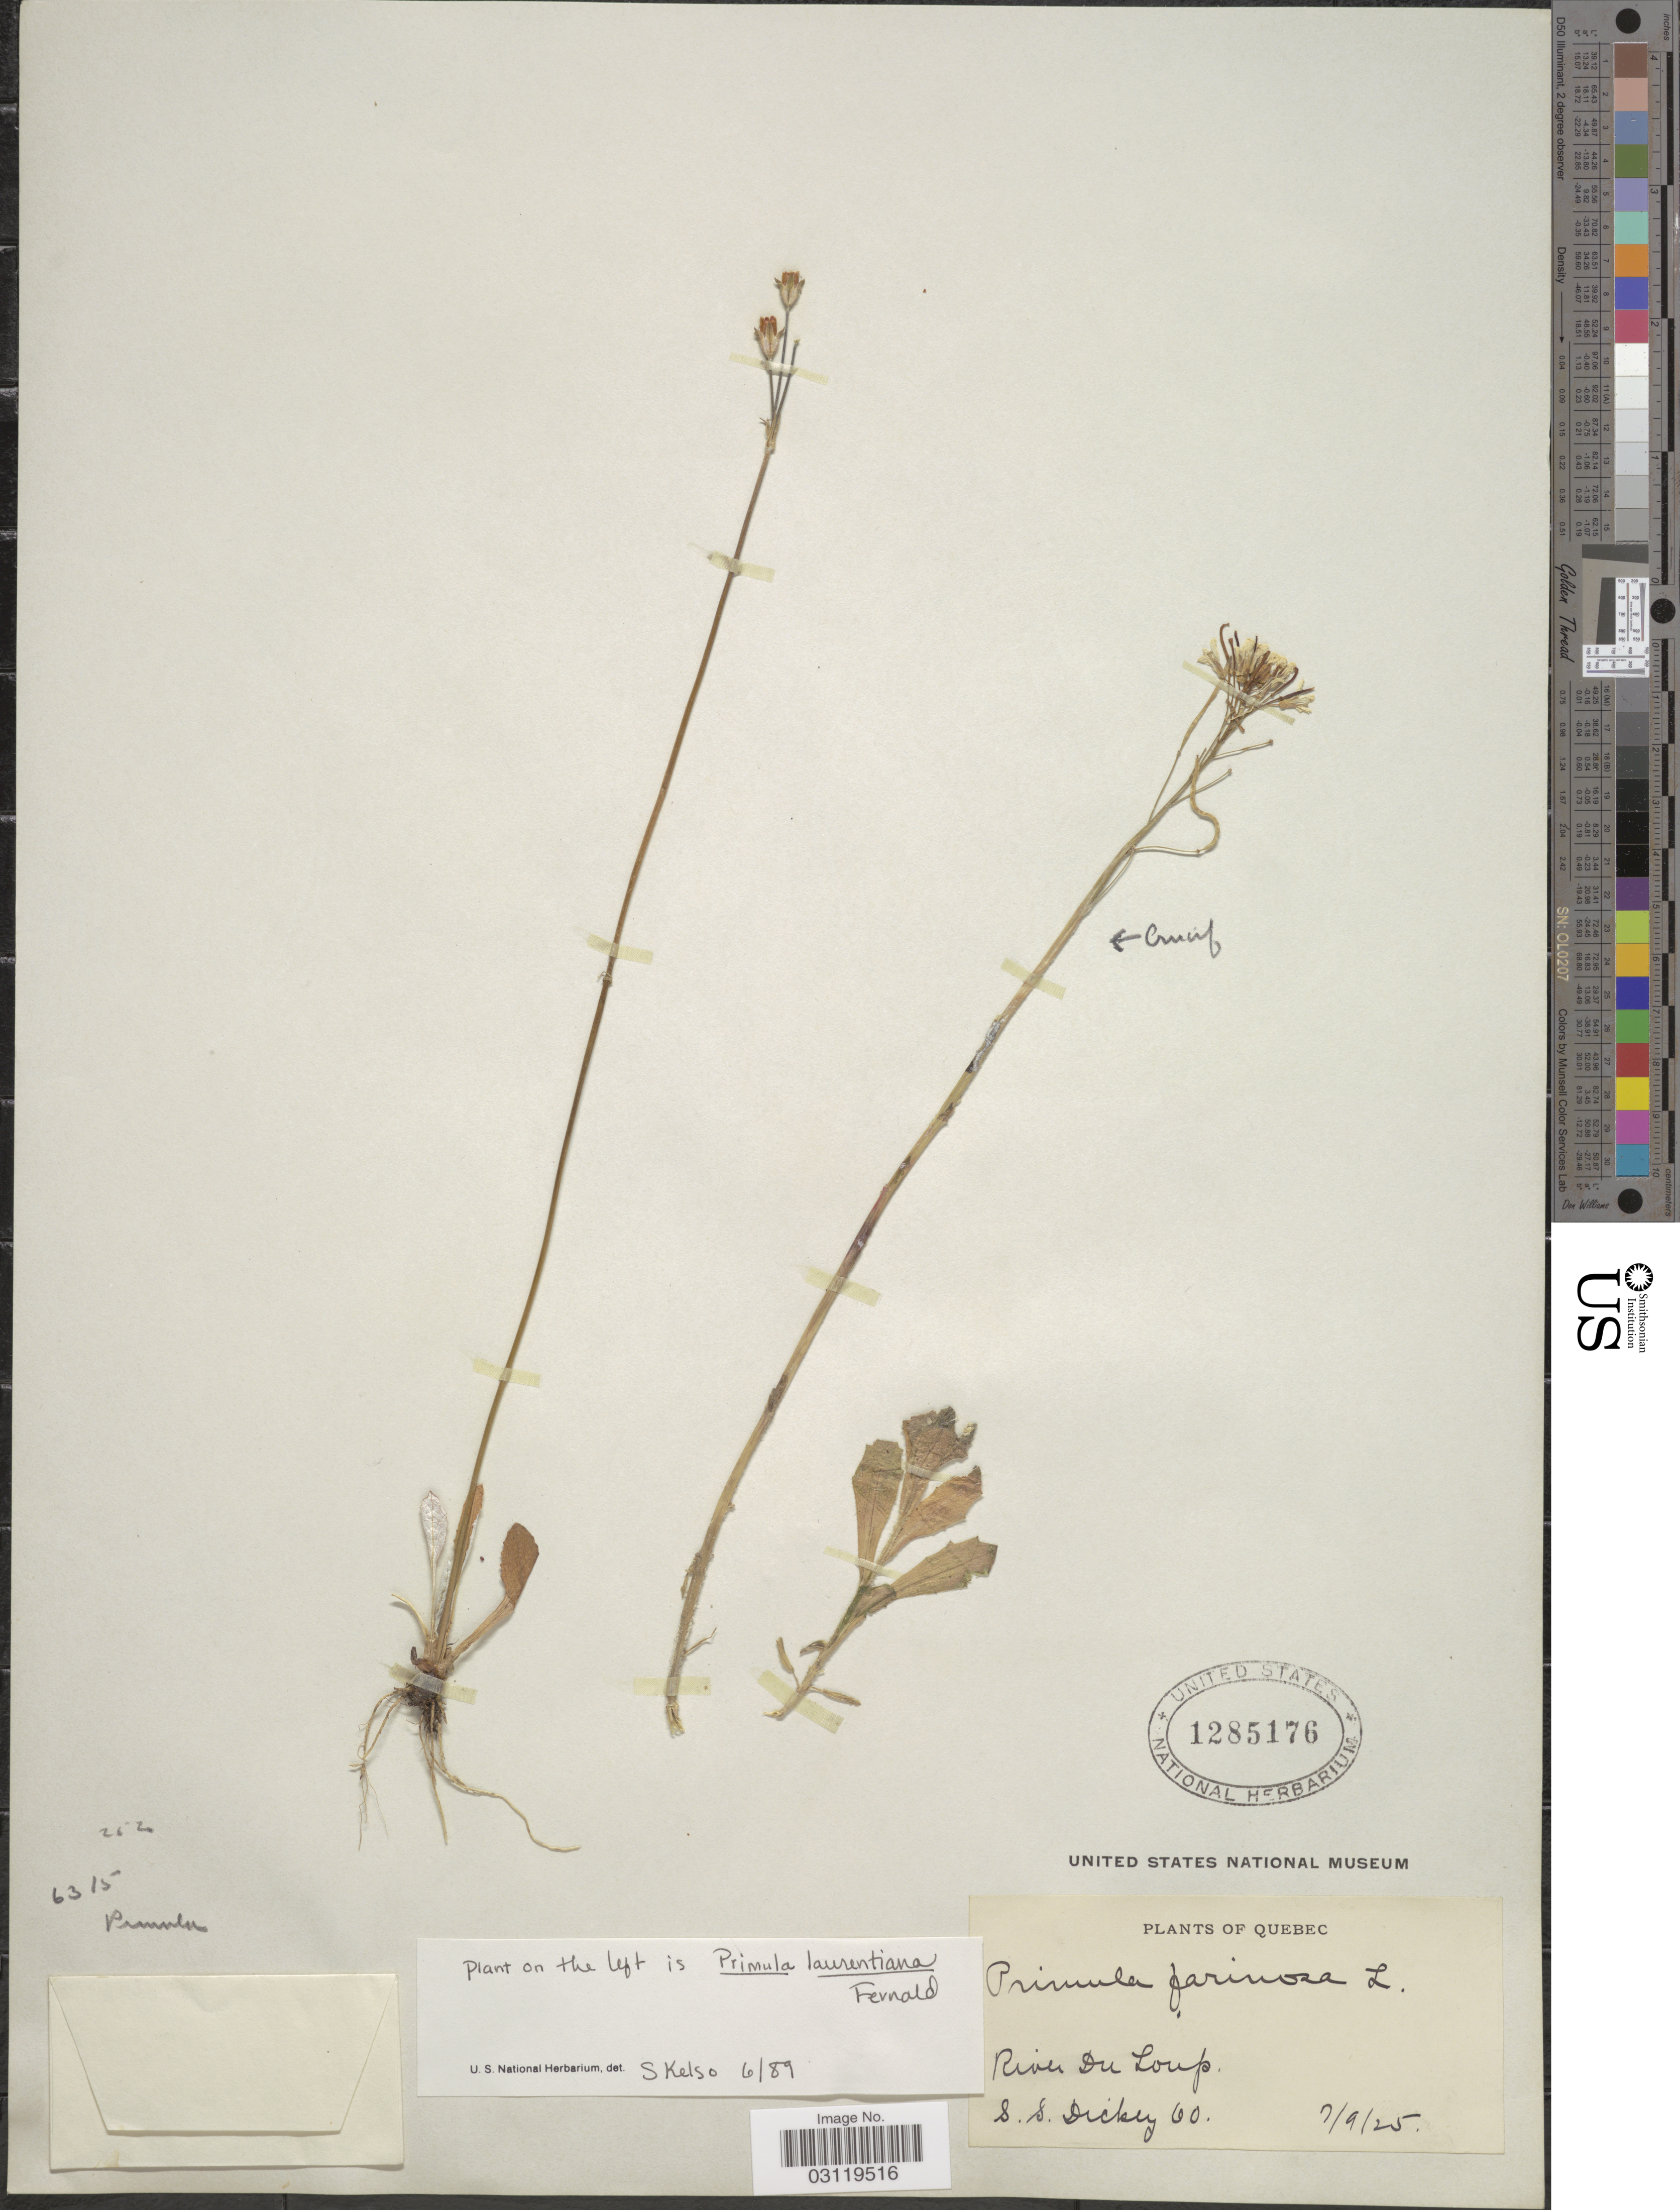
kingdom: Plantae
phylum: Tracheophyta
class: Magnoliopsida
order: Ericales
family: Primulaceae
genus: Primula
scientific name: Primula laurentiana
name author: Fernald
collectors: S. Dickey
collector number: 60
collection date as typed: Transcribed d/m/y: 9/7/25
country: Canada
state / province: Quebec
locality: River du Loup.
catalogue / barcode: US 1285176